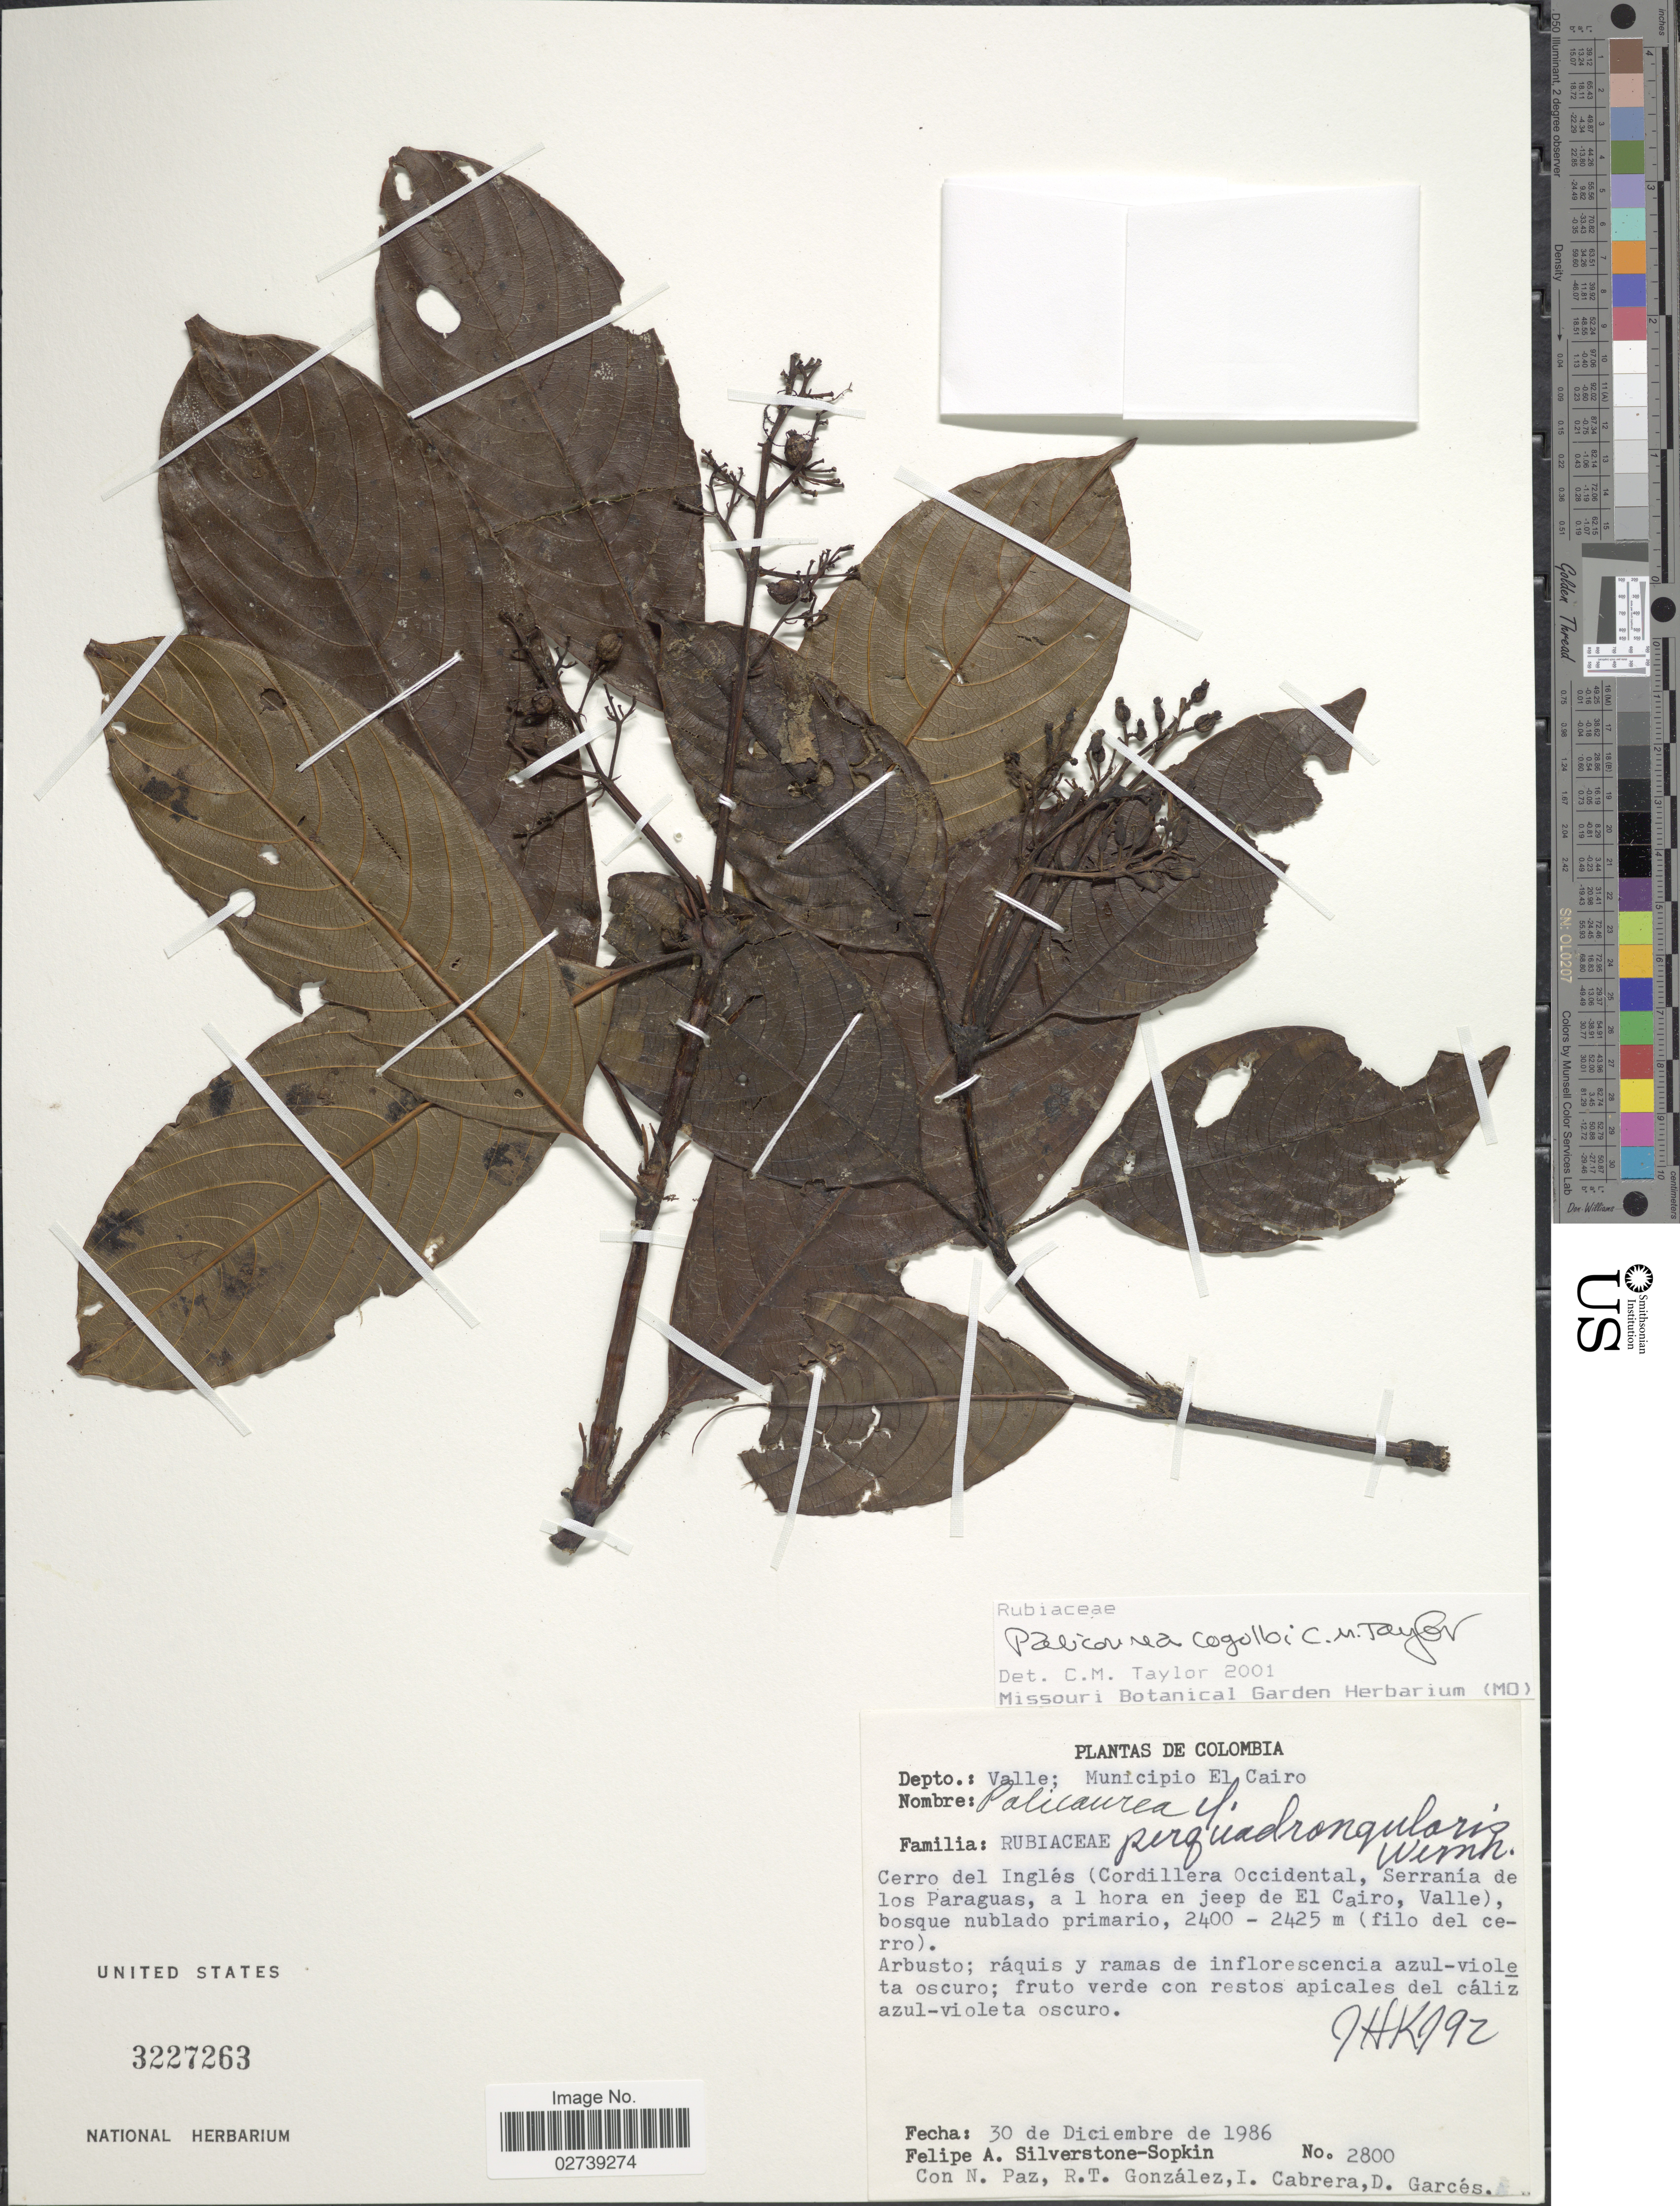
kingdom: Plantae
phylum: Tracheophyta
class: Magnoliopsida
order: Gentianales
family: Rubiaceae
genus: Palicourea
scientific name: Palicourea cogolloi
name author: C.M. Taylor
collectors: P. A. Silverstone-Sopkin, N. Paz, R. Gonzalez, I. Cabrera & D. Garces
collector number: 2800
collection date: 1986-12-30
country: Colombia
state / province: Valle del Cauca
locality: Depto.: Valle; Municipio El Cairo. Cerro del Ingles (Cordillera Occidental, Serrania de los Paraguas, a 1 hora en jeep de El Cairo, Valle).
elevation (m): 2400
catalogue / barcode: US 3227263